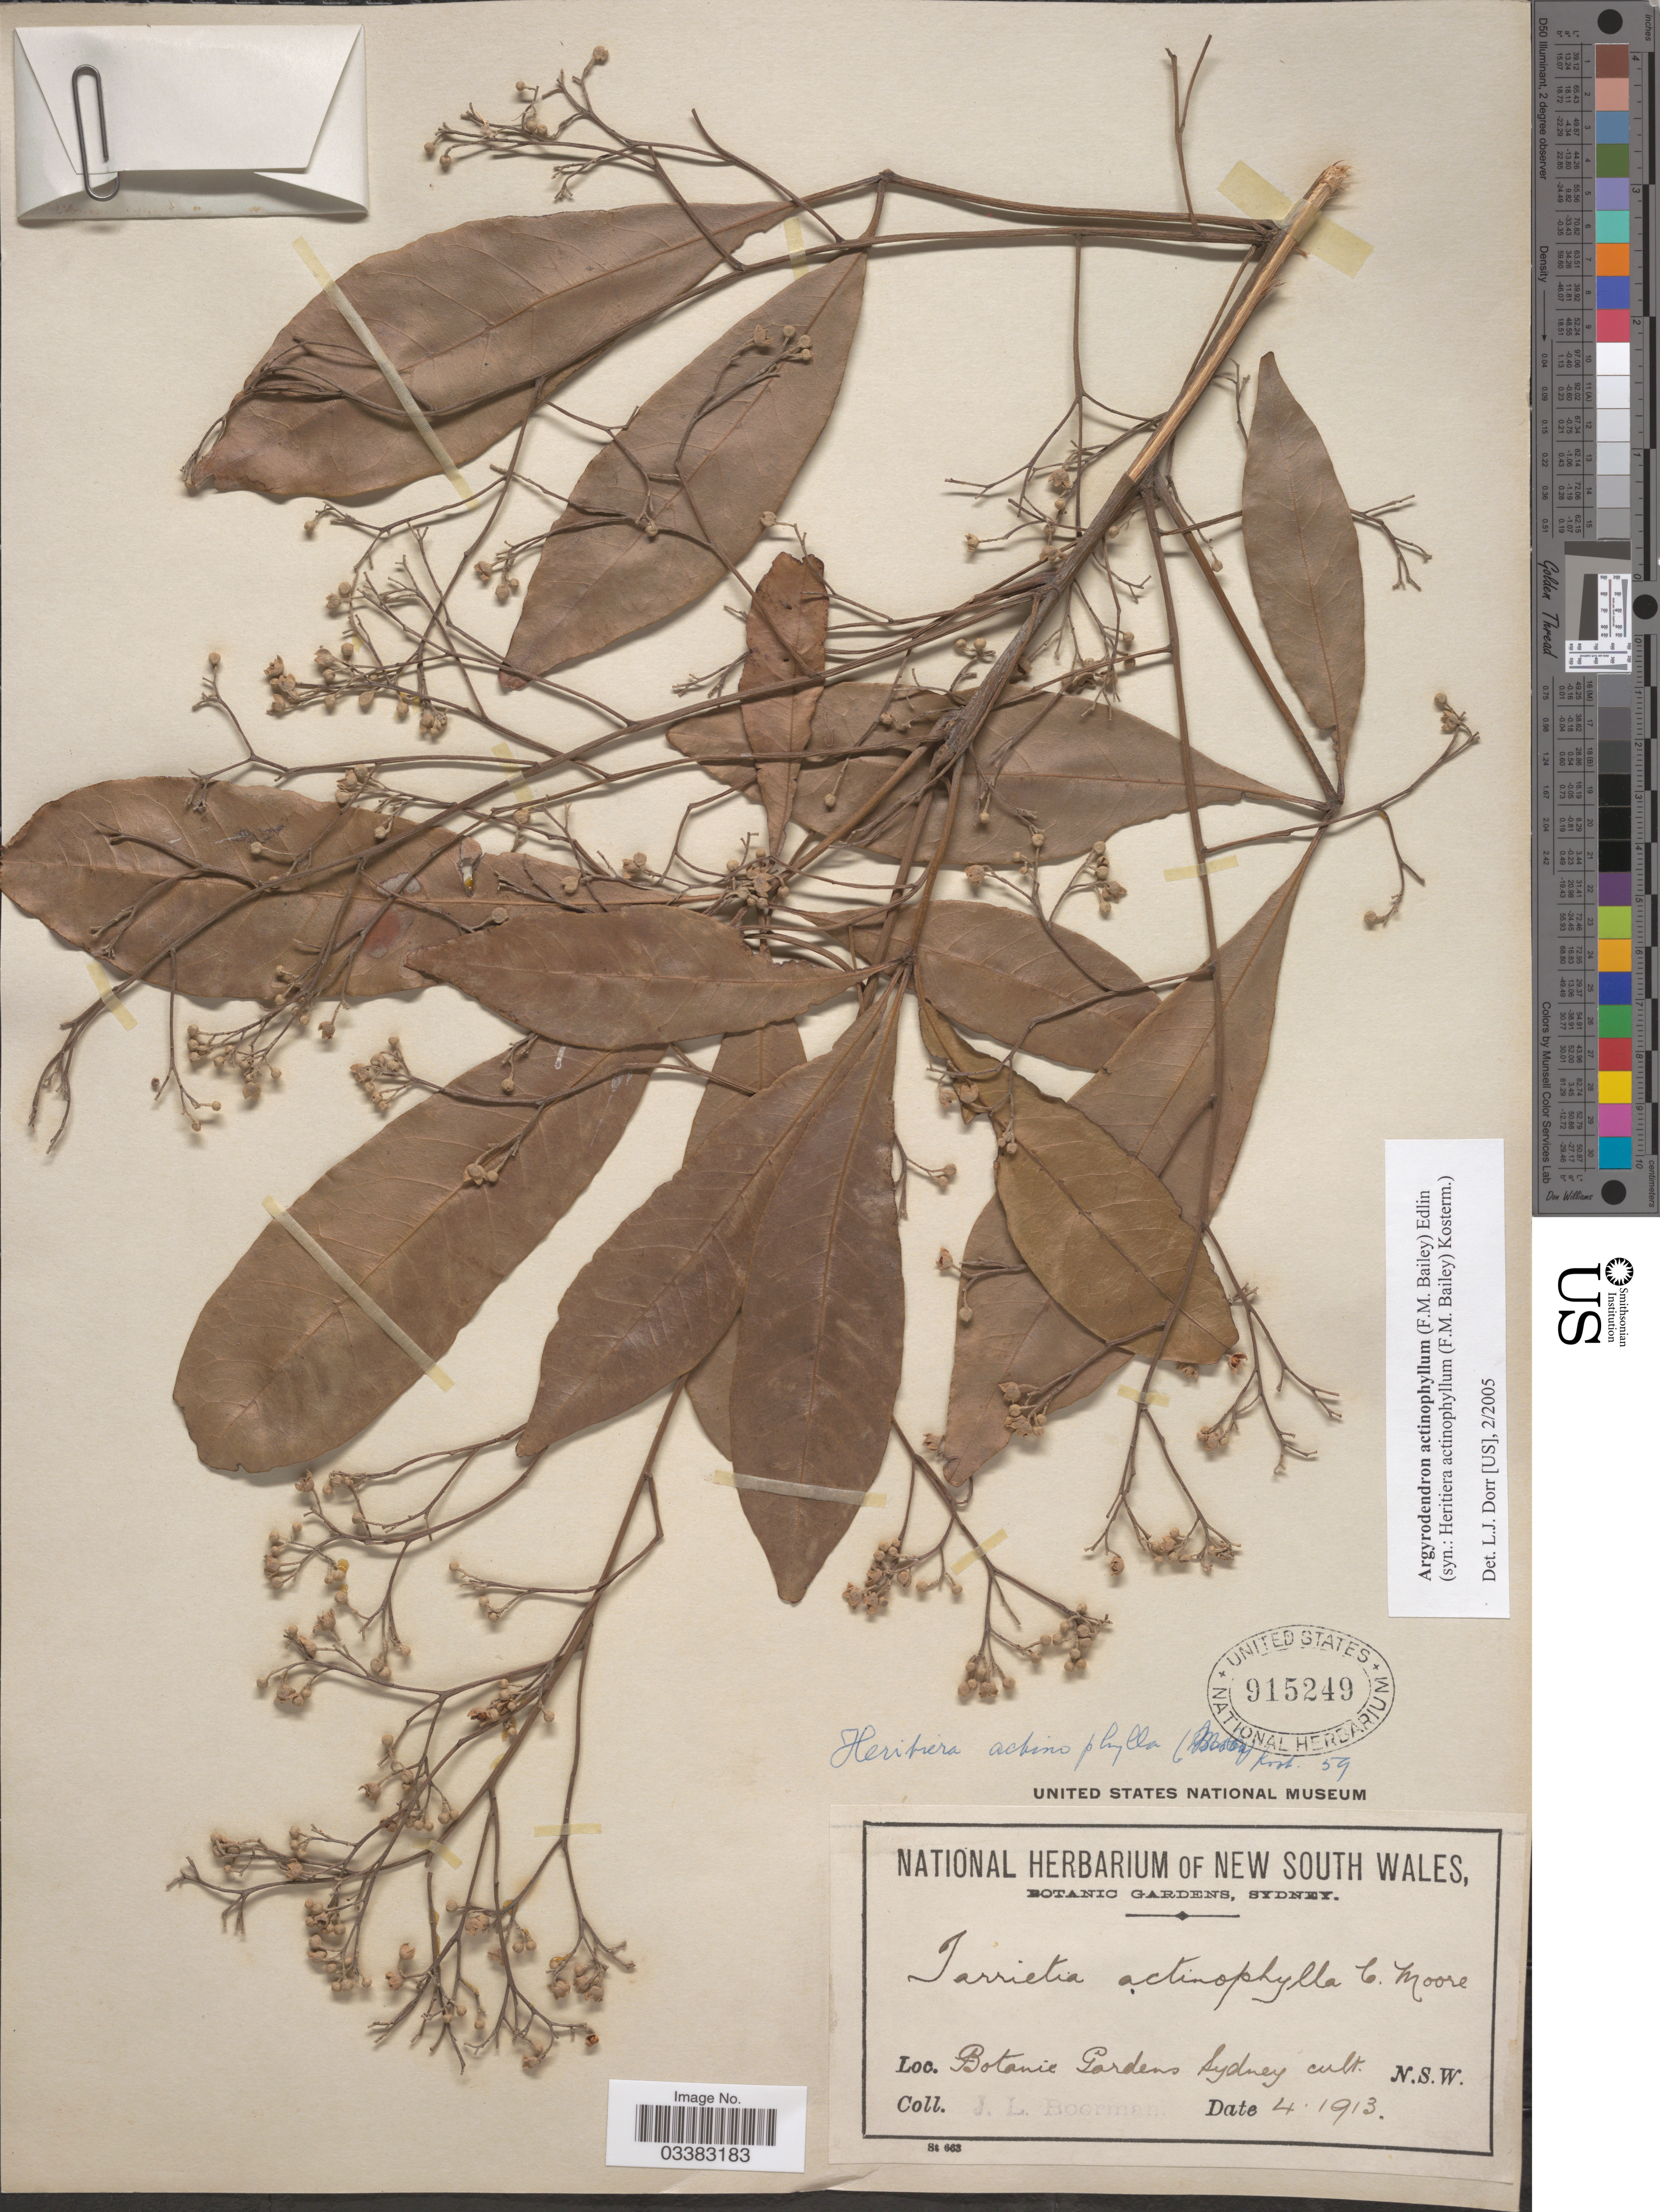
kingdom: Plantae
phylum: Tracheophyta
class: Magnoliopsida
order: Malvales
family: Malvaceae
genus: Argyrodendron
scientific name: Argyrodendron actinophyllum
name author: (C. Moore) Edlin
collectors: J. Boorman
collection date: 1913-04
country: Australia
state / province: New South Wales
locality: Botanic Gardens Sydney cult.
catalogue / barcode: US 915249